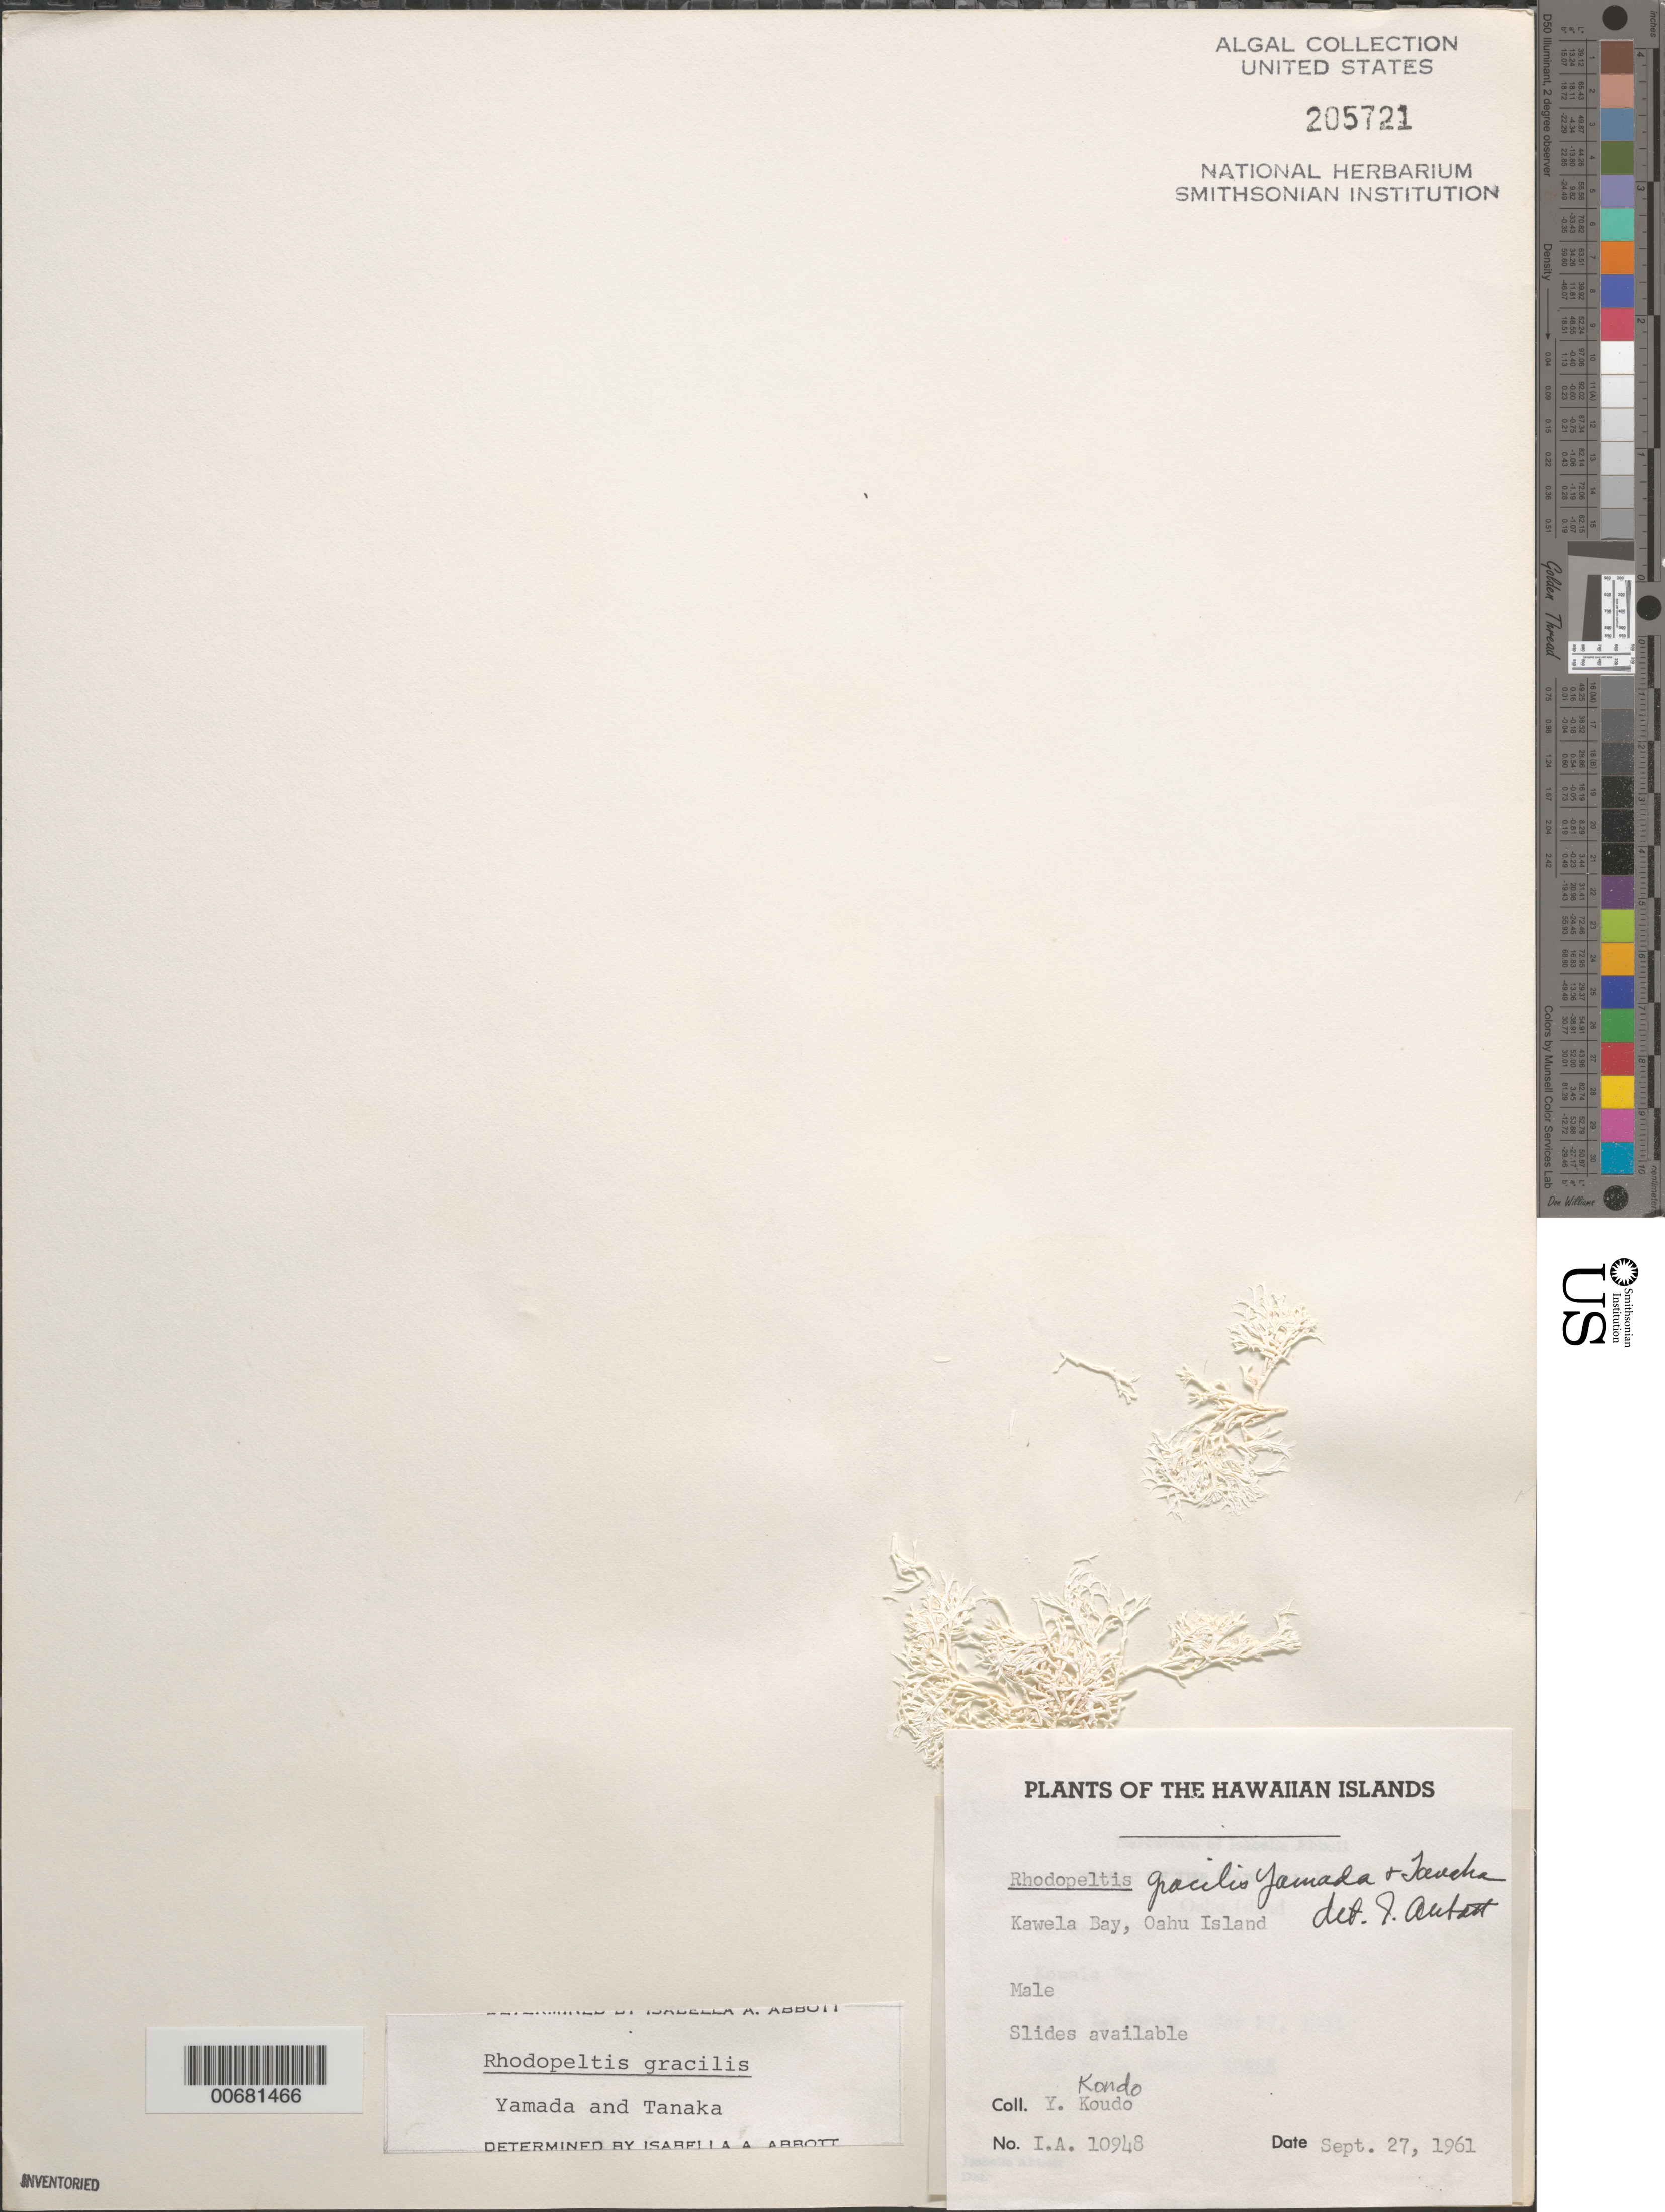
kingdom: Plantae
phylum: Rhodophyta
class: Florideophyceae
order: Nemaliales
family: Liagoraceae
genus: Stenopeltis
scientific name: Stenopeltis gracilis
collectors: Y. Kondo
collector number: IAA 10948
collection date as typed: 27 Sep 1961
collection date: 1961-09-27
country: United States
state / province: Hawaii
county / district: Honolulu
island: Oahu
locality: Kawela Bay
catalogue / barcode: US 205721